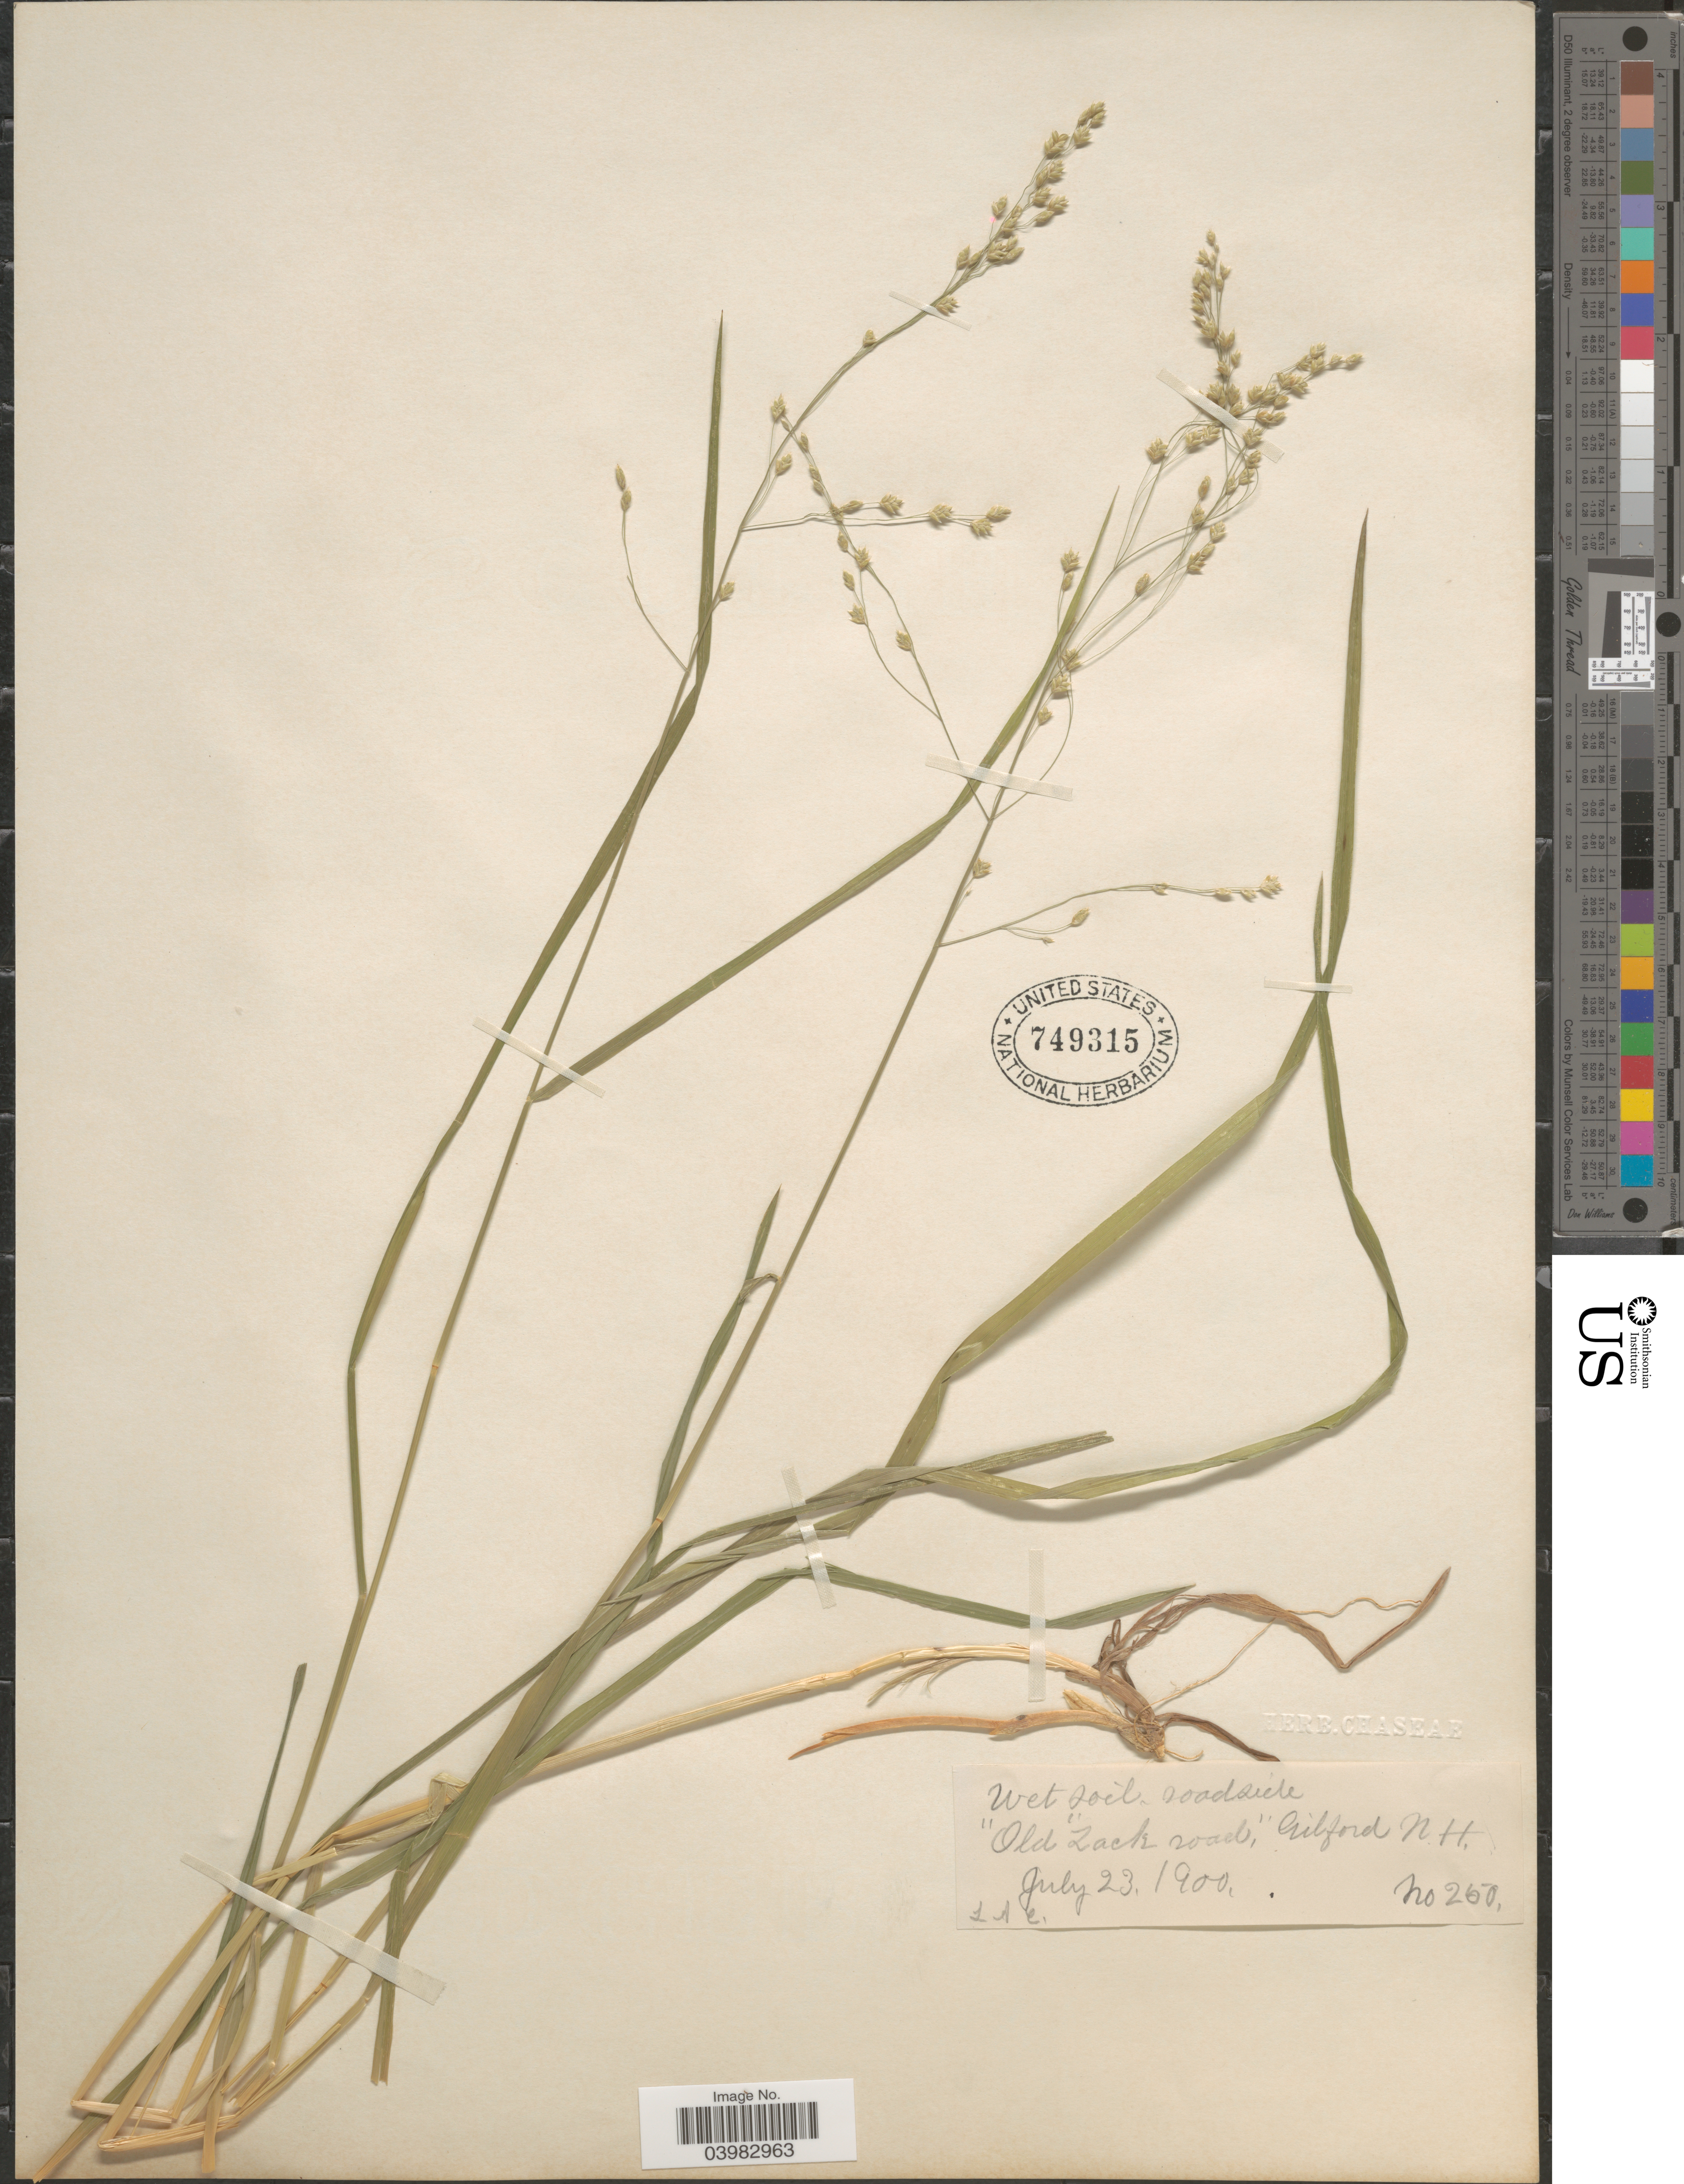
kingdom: Plantae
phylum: Tracheophyta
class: Liliopsida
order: Poales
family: Poaceae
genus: Glyceria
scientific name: Glyceria canadensis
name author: (Michx.) Trin.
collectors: L. A. C.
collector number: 250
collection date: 1900-07-23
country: United States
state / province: New Hampshire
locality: Old Zack woods,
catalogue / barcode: US 749315